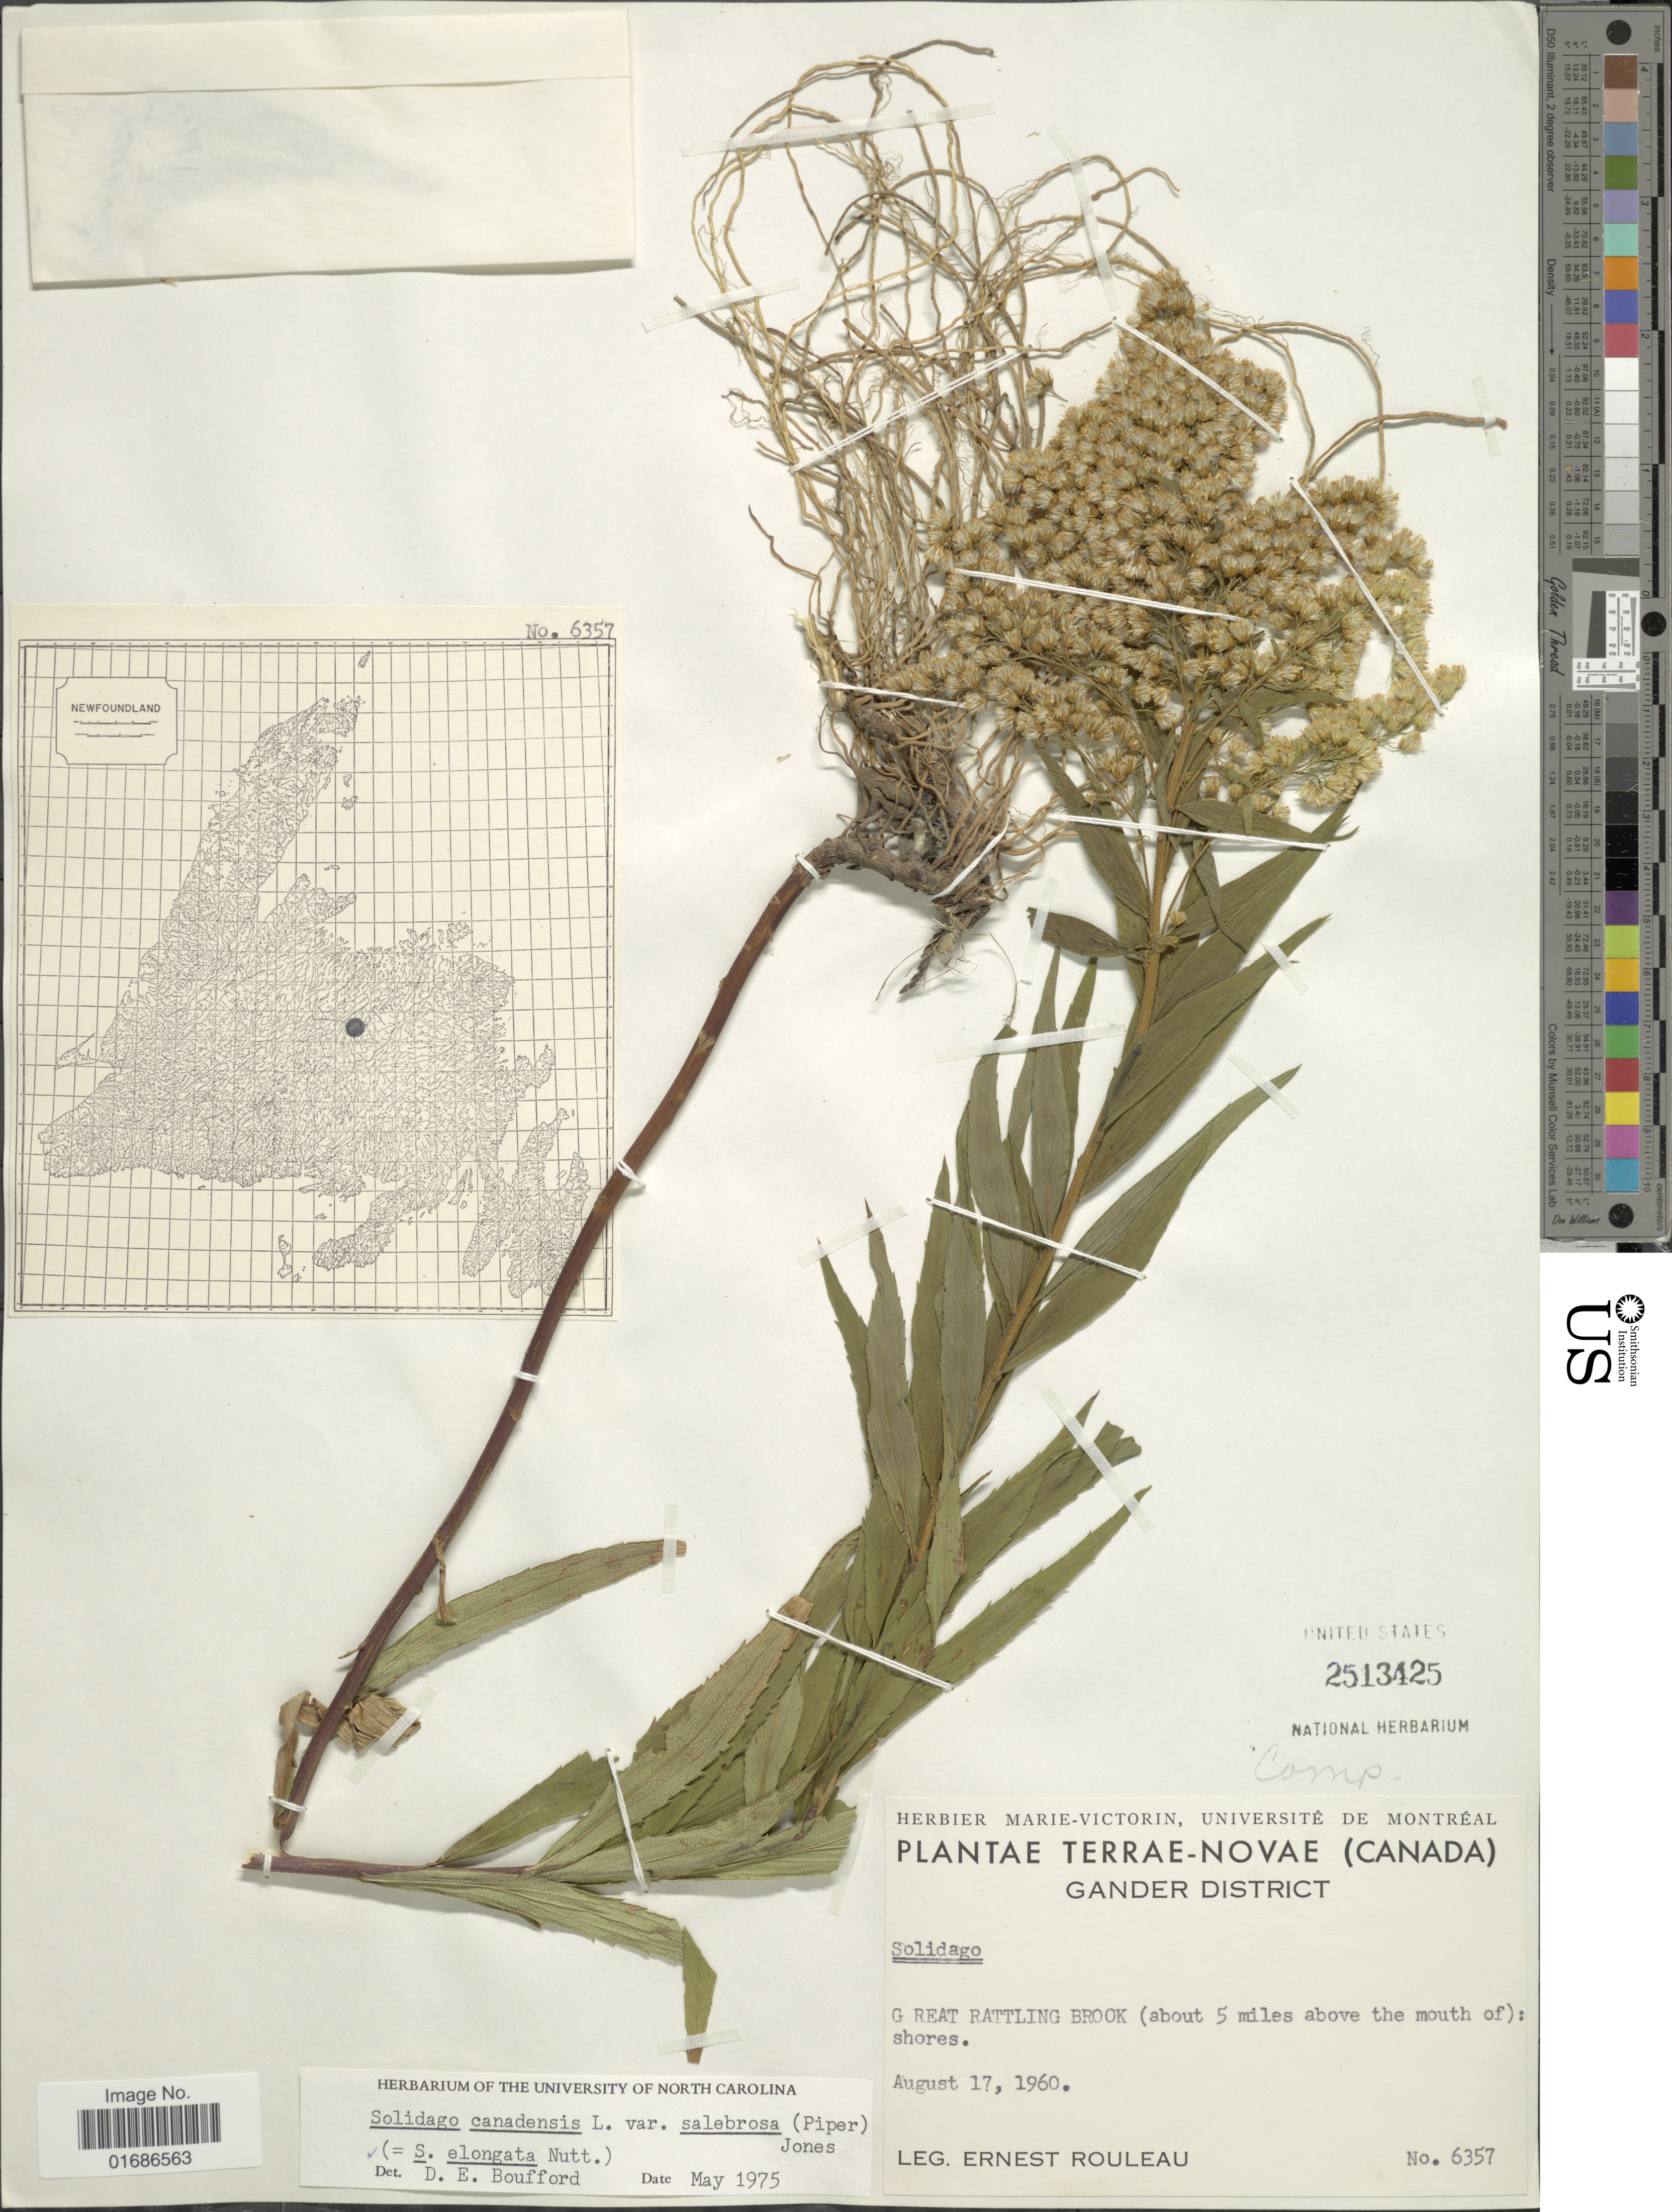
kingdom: Plantae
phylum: Tracheophyta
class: Magnoliopsida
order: Asterales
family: Asteraceae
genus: Solidago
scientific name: Solidago elongata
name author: Nutt.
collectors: E. Rouleau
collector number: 6357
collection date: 1960-08-17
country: Canada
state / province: Newfoundland and Labrador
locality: Terrae-Novae, Gander District, Great Rattling Brook (about 5 miles above the mouth of) shores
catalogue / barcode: US 2513425